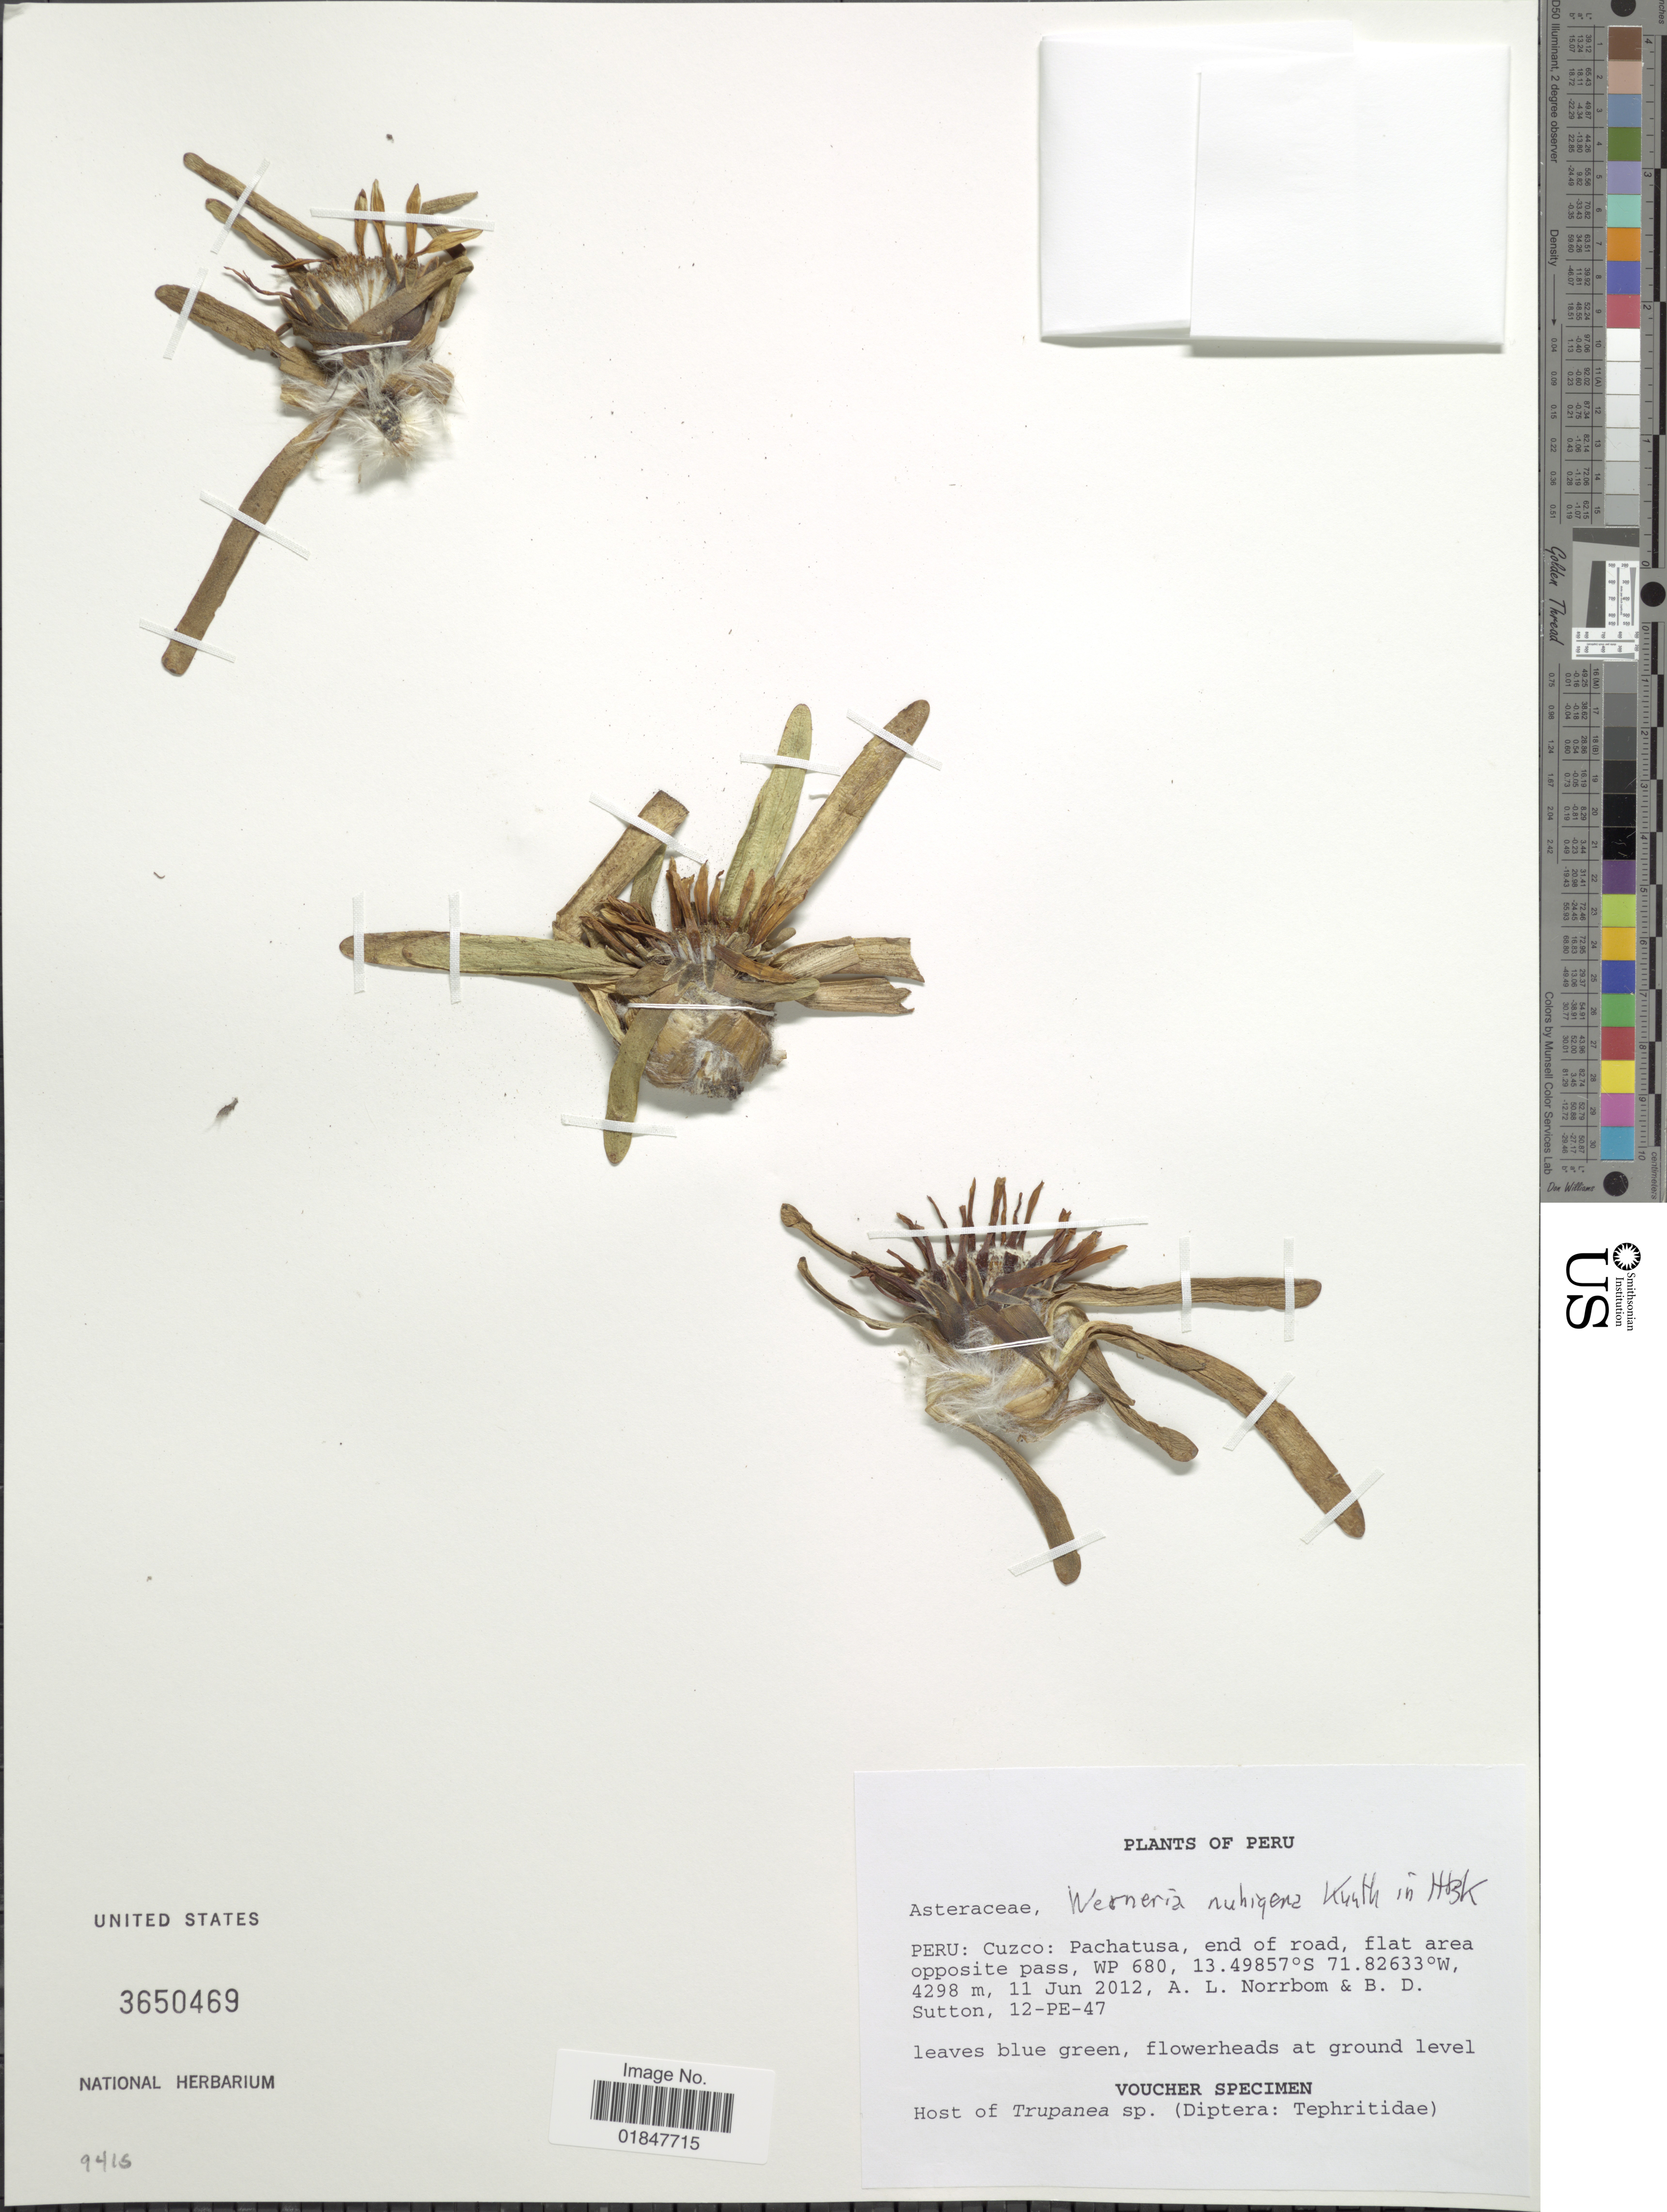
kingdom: Plantae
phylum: Tracheophyta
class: Magnoliopsida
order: Asterales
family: Asteraceae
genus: Werneria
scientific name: Werneria nubigena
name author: Kunth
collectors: A. L. Norrbom & B. Sutton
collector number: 12-PE-47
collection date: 2012-06-11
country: Peru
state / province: Cusco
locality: Cuzco: Pachatusa, end of road, flat area opposite pass, WP 680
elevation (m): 4298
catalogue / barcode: US 3650469